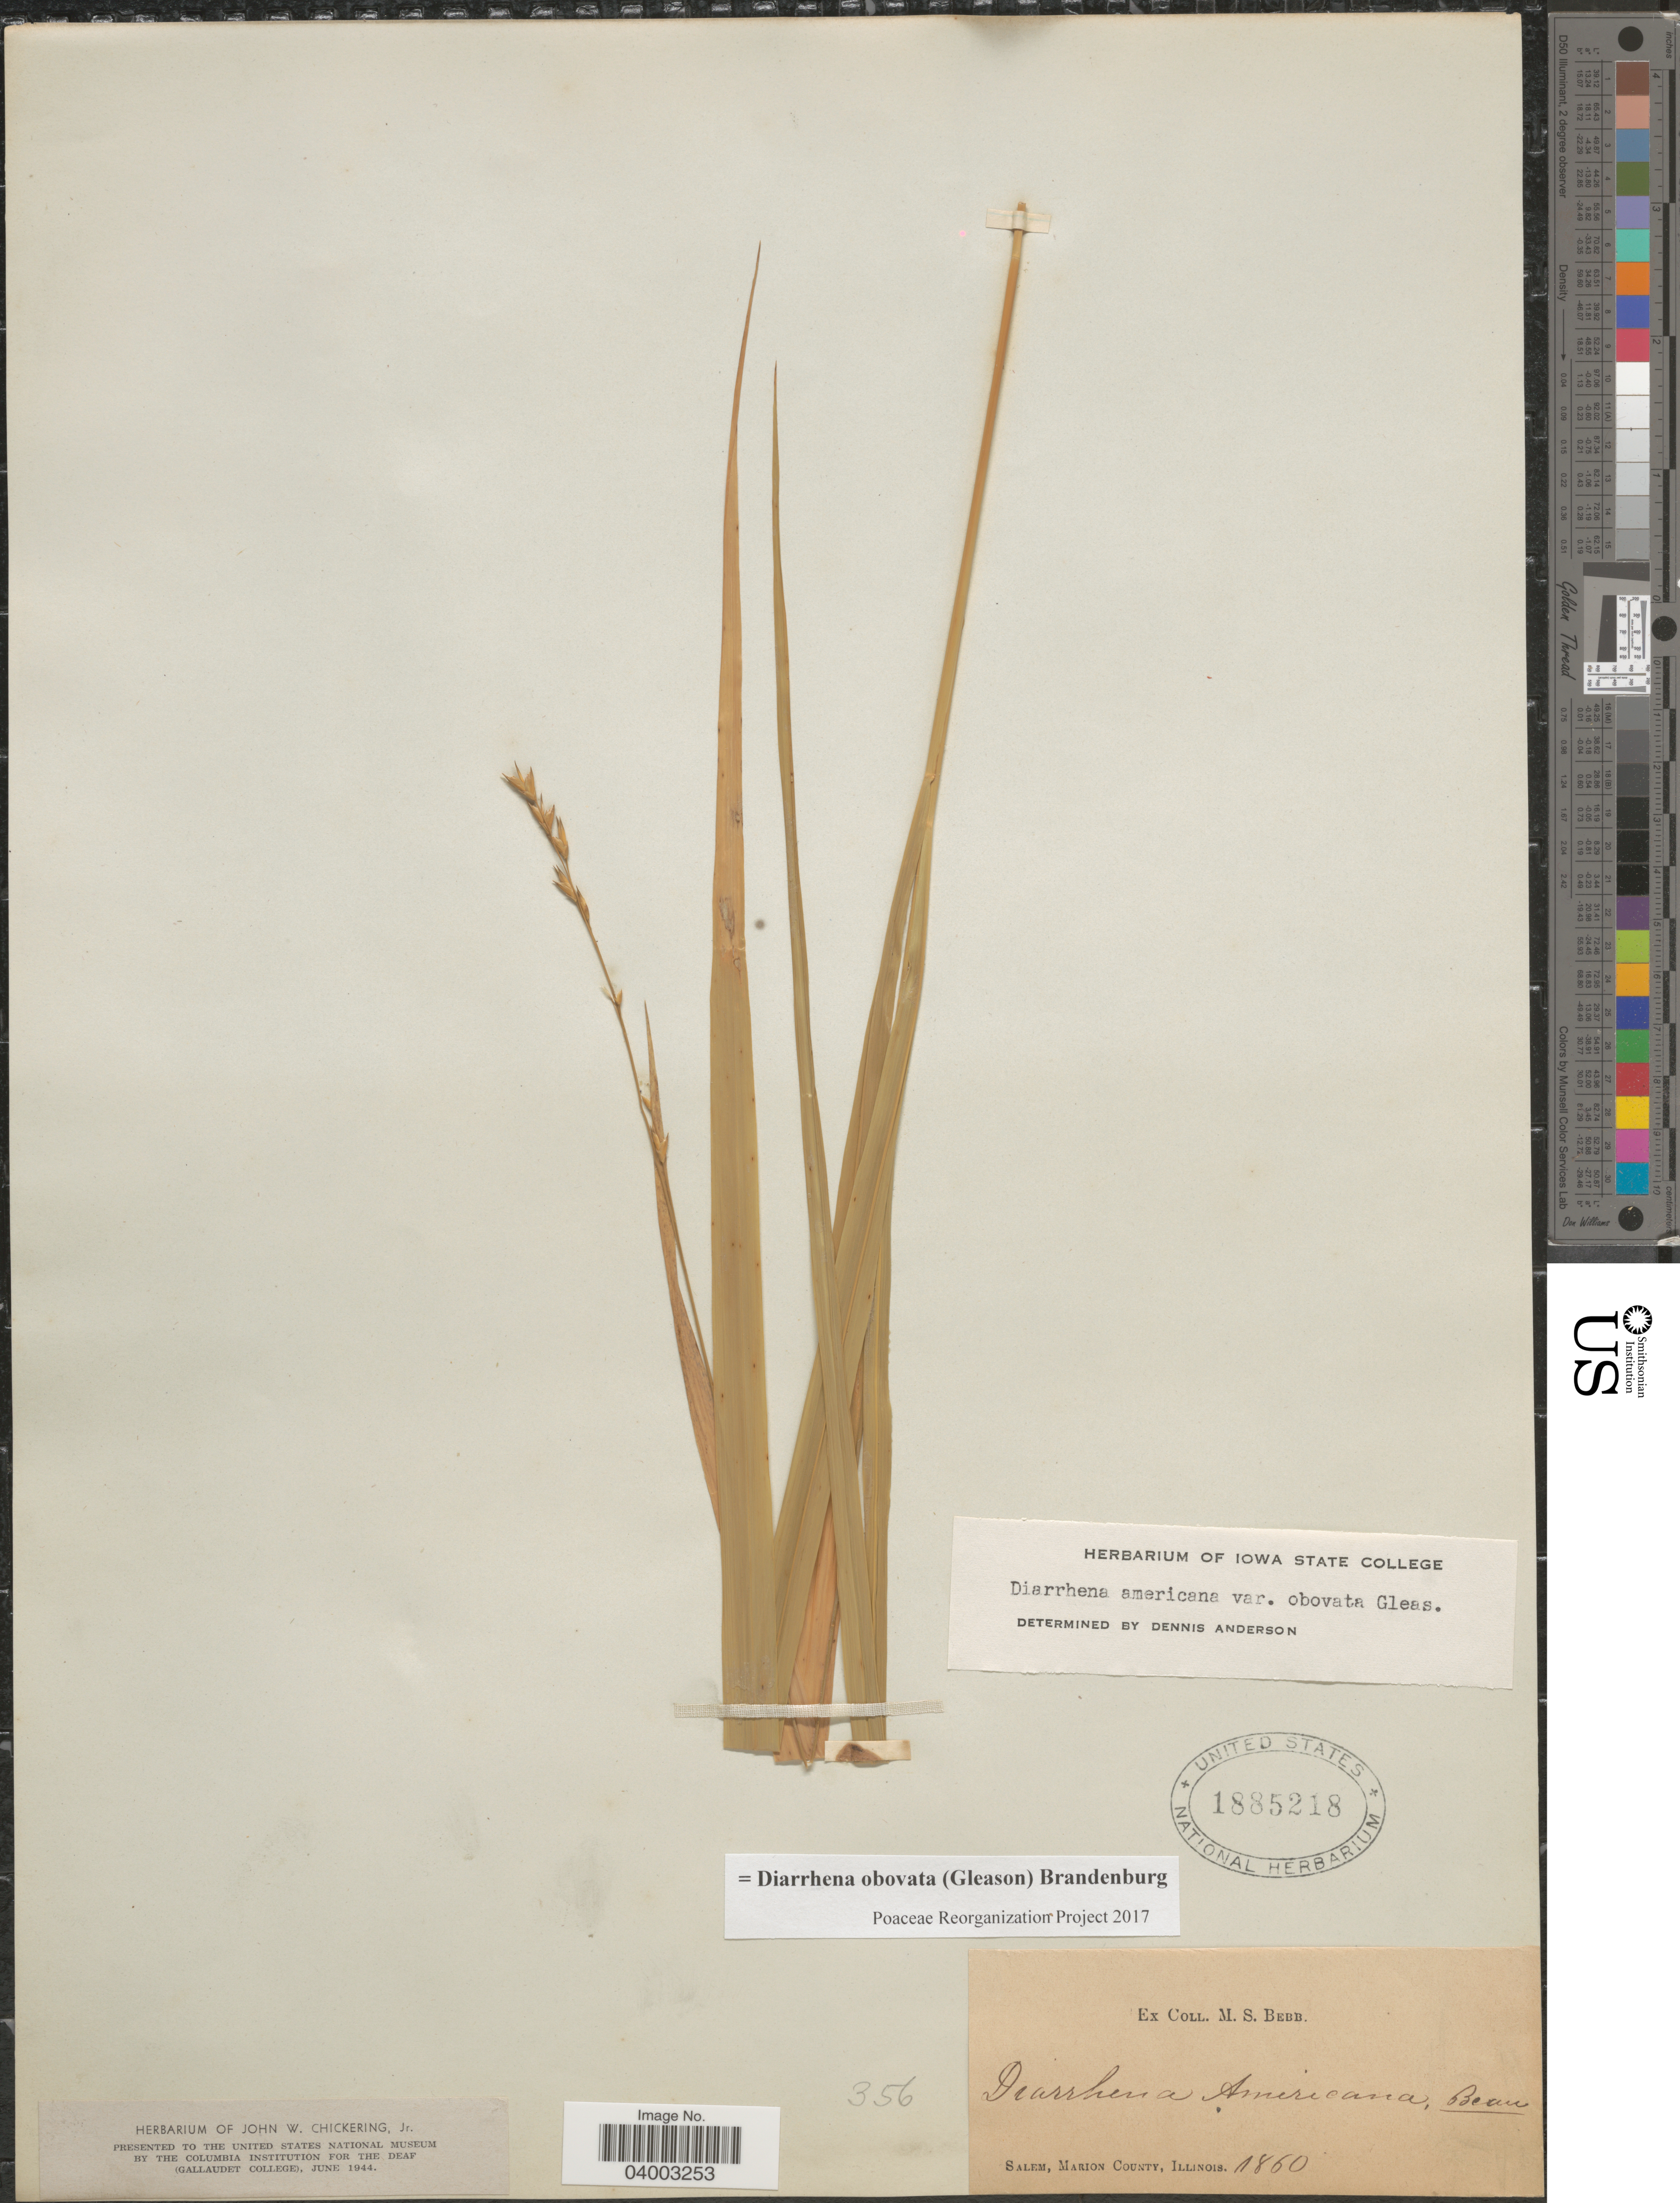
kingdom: Plantae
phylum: Tracheophyta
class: Liliopsida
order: Poales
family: Poaceae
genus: Diarrhena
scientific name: Diarrhena obovata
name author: (Gleason) Brandenburg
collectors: M. Bebb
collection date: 1860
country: United States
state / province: Illinois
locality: Salem, Marion County.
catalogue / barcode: US 1885218